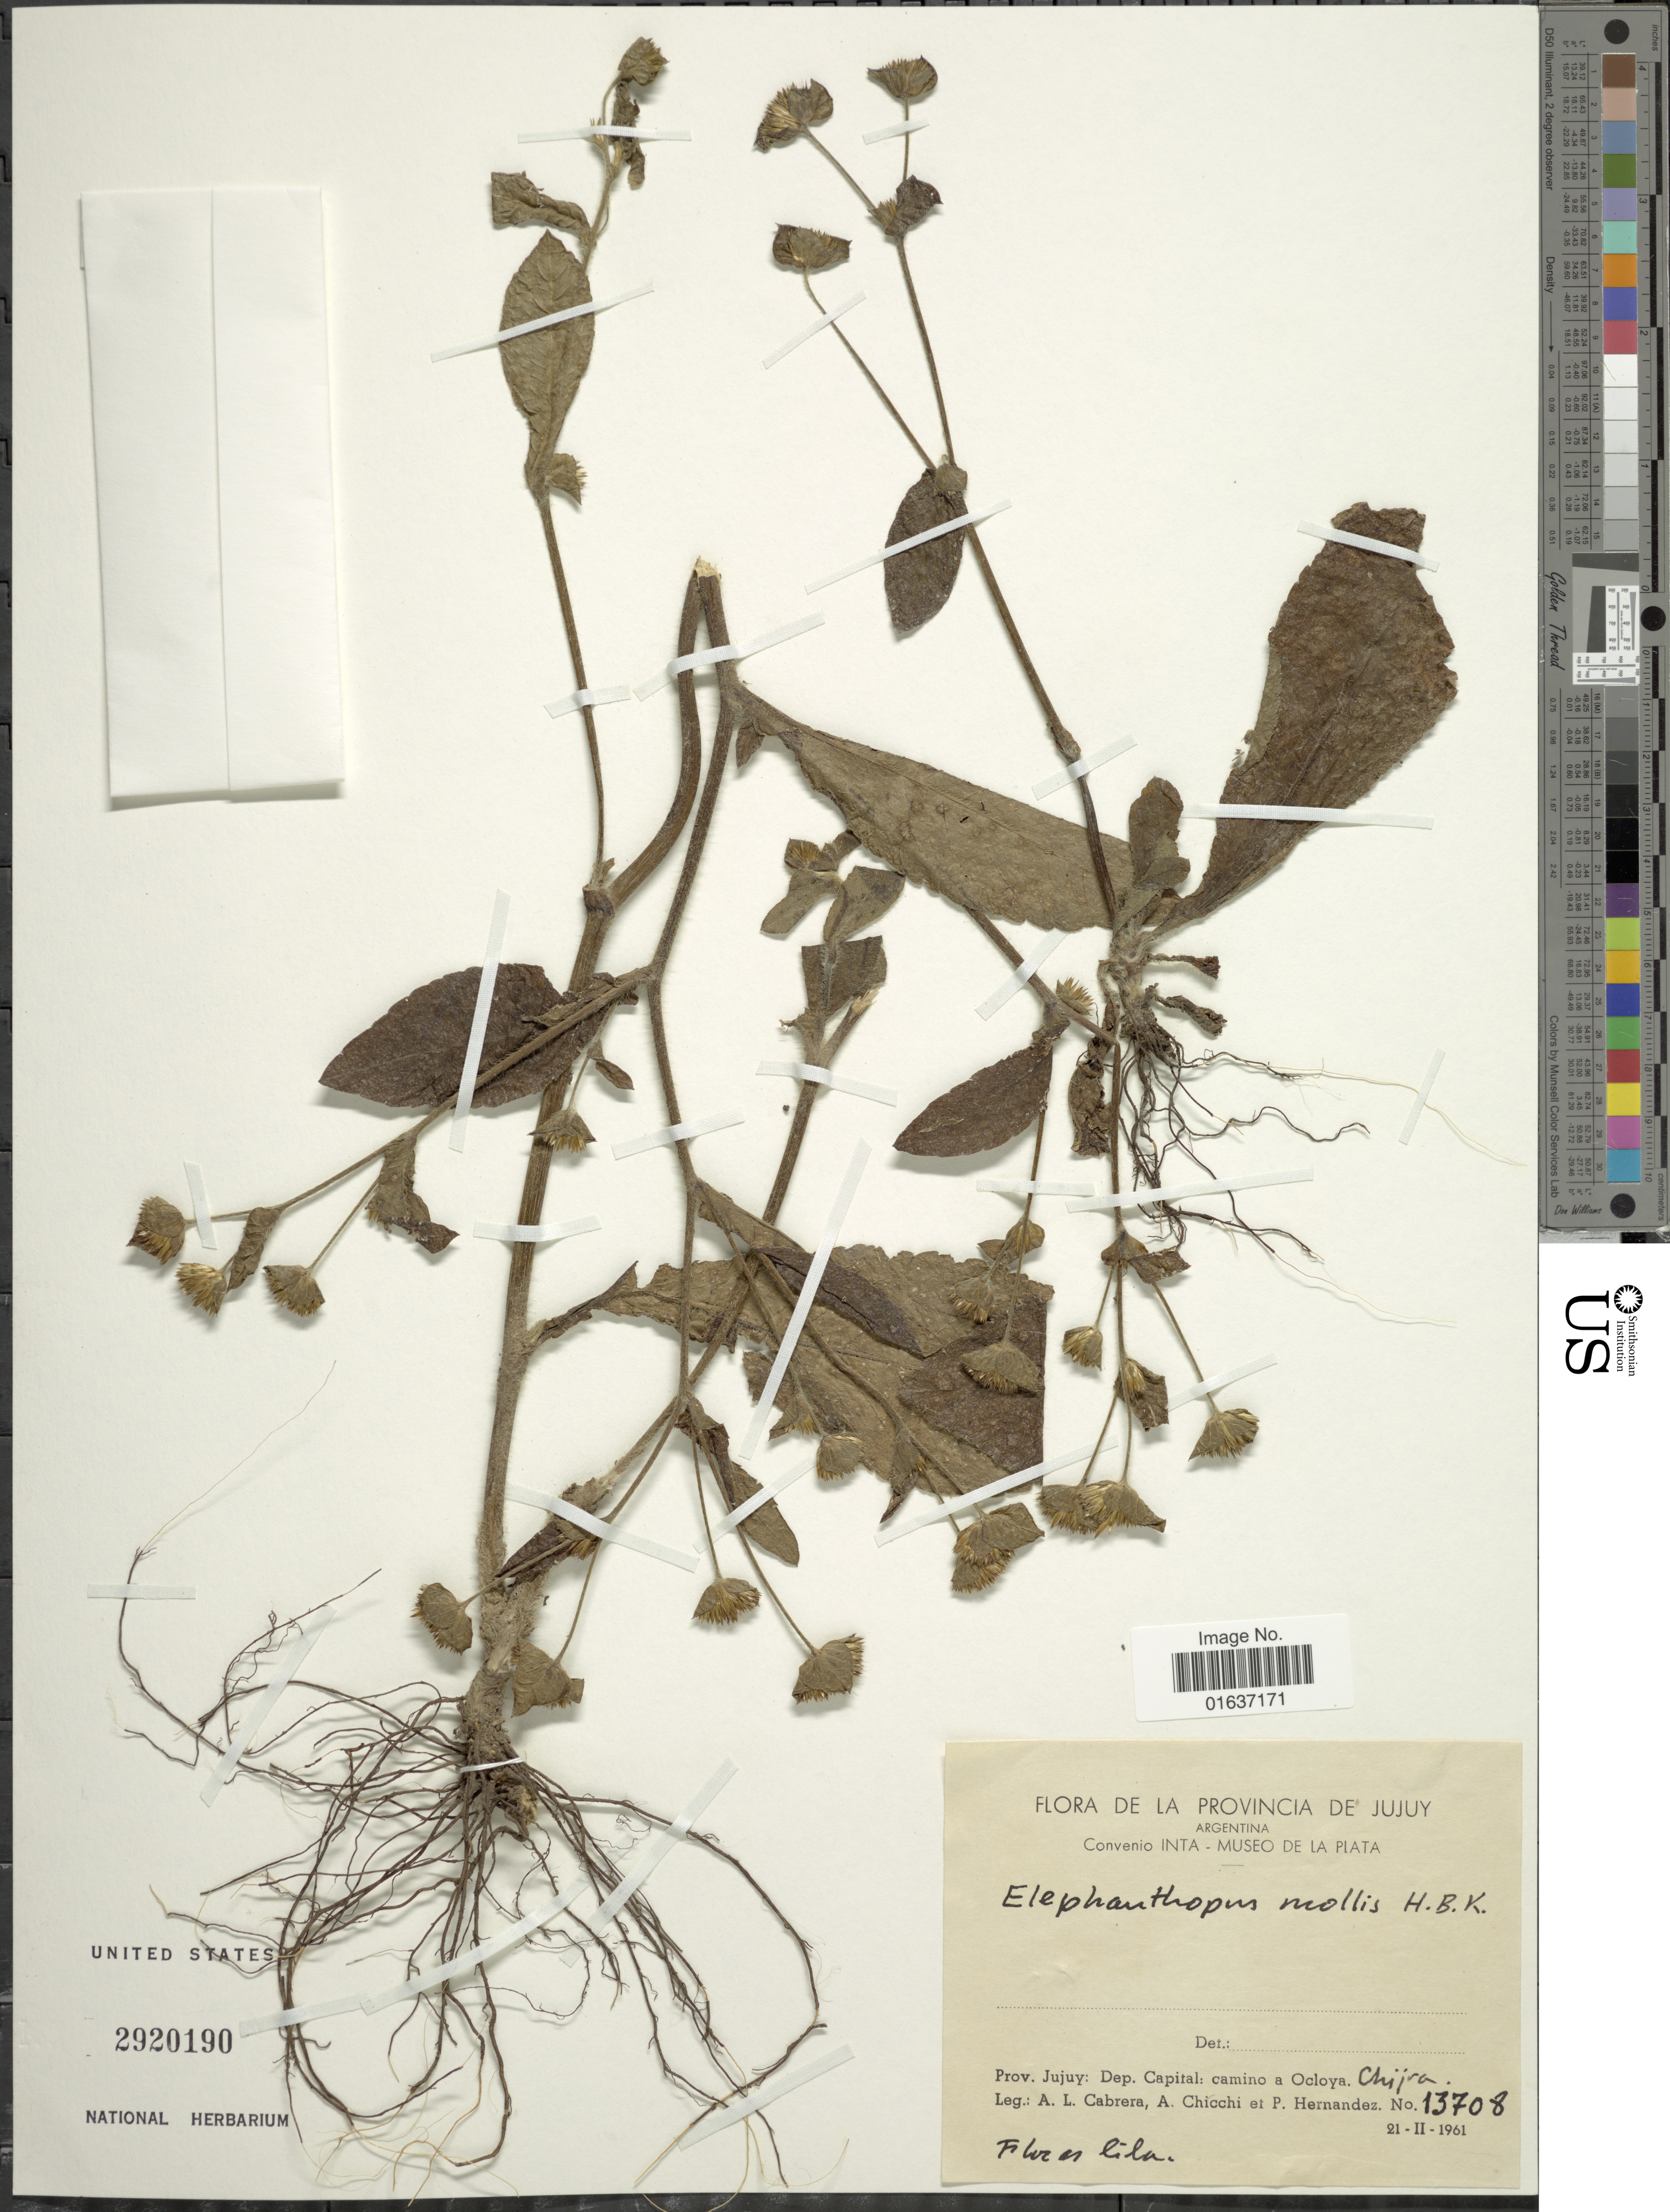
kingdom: Plantae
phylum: Tracheophyta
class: Magnoliopsida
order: Asterales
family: Asteraceae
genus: Elephantopus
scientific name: Elephantopus mollis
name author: Kunth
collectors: A. L. Cabrera, A. Chicchi & P. Hernandez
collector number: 13708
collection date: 1961-02-21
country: Argentina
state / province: Jujuy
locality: Dep. Capital: camino o Ocloya Chijra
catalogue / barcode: US 2920190